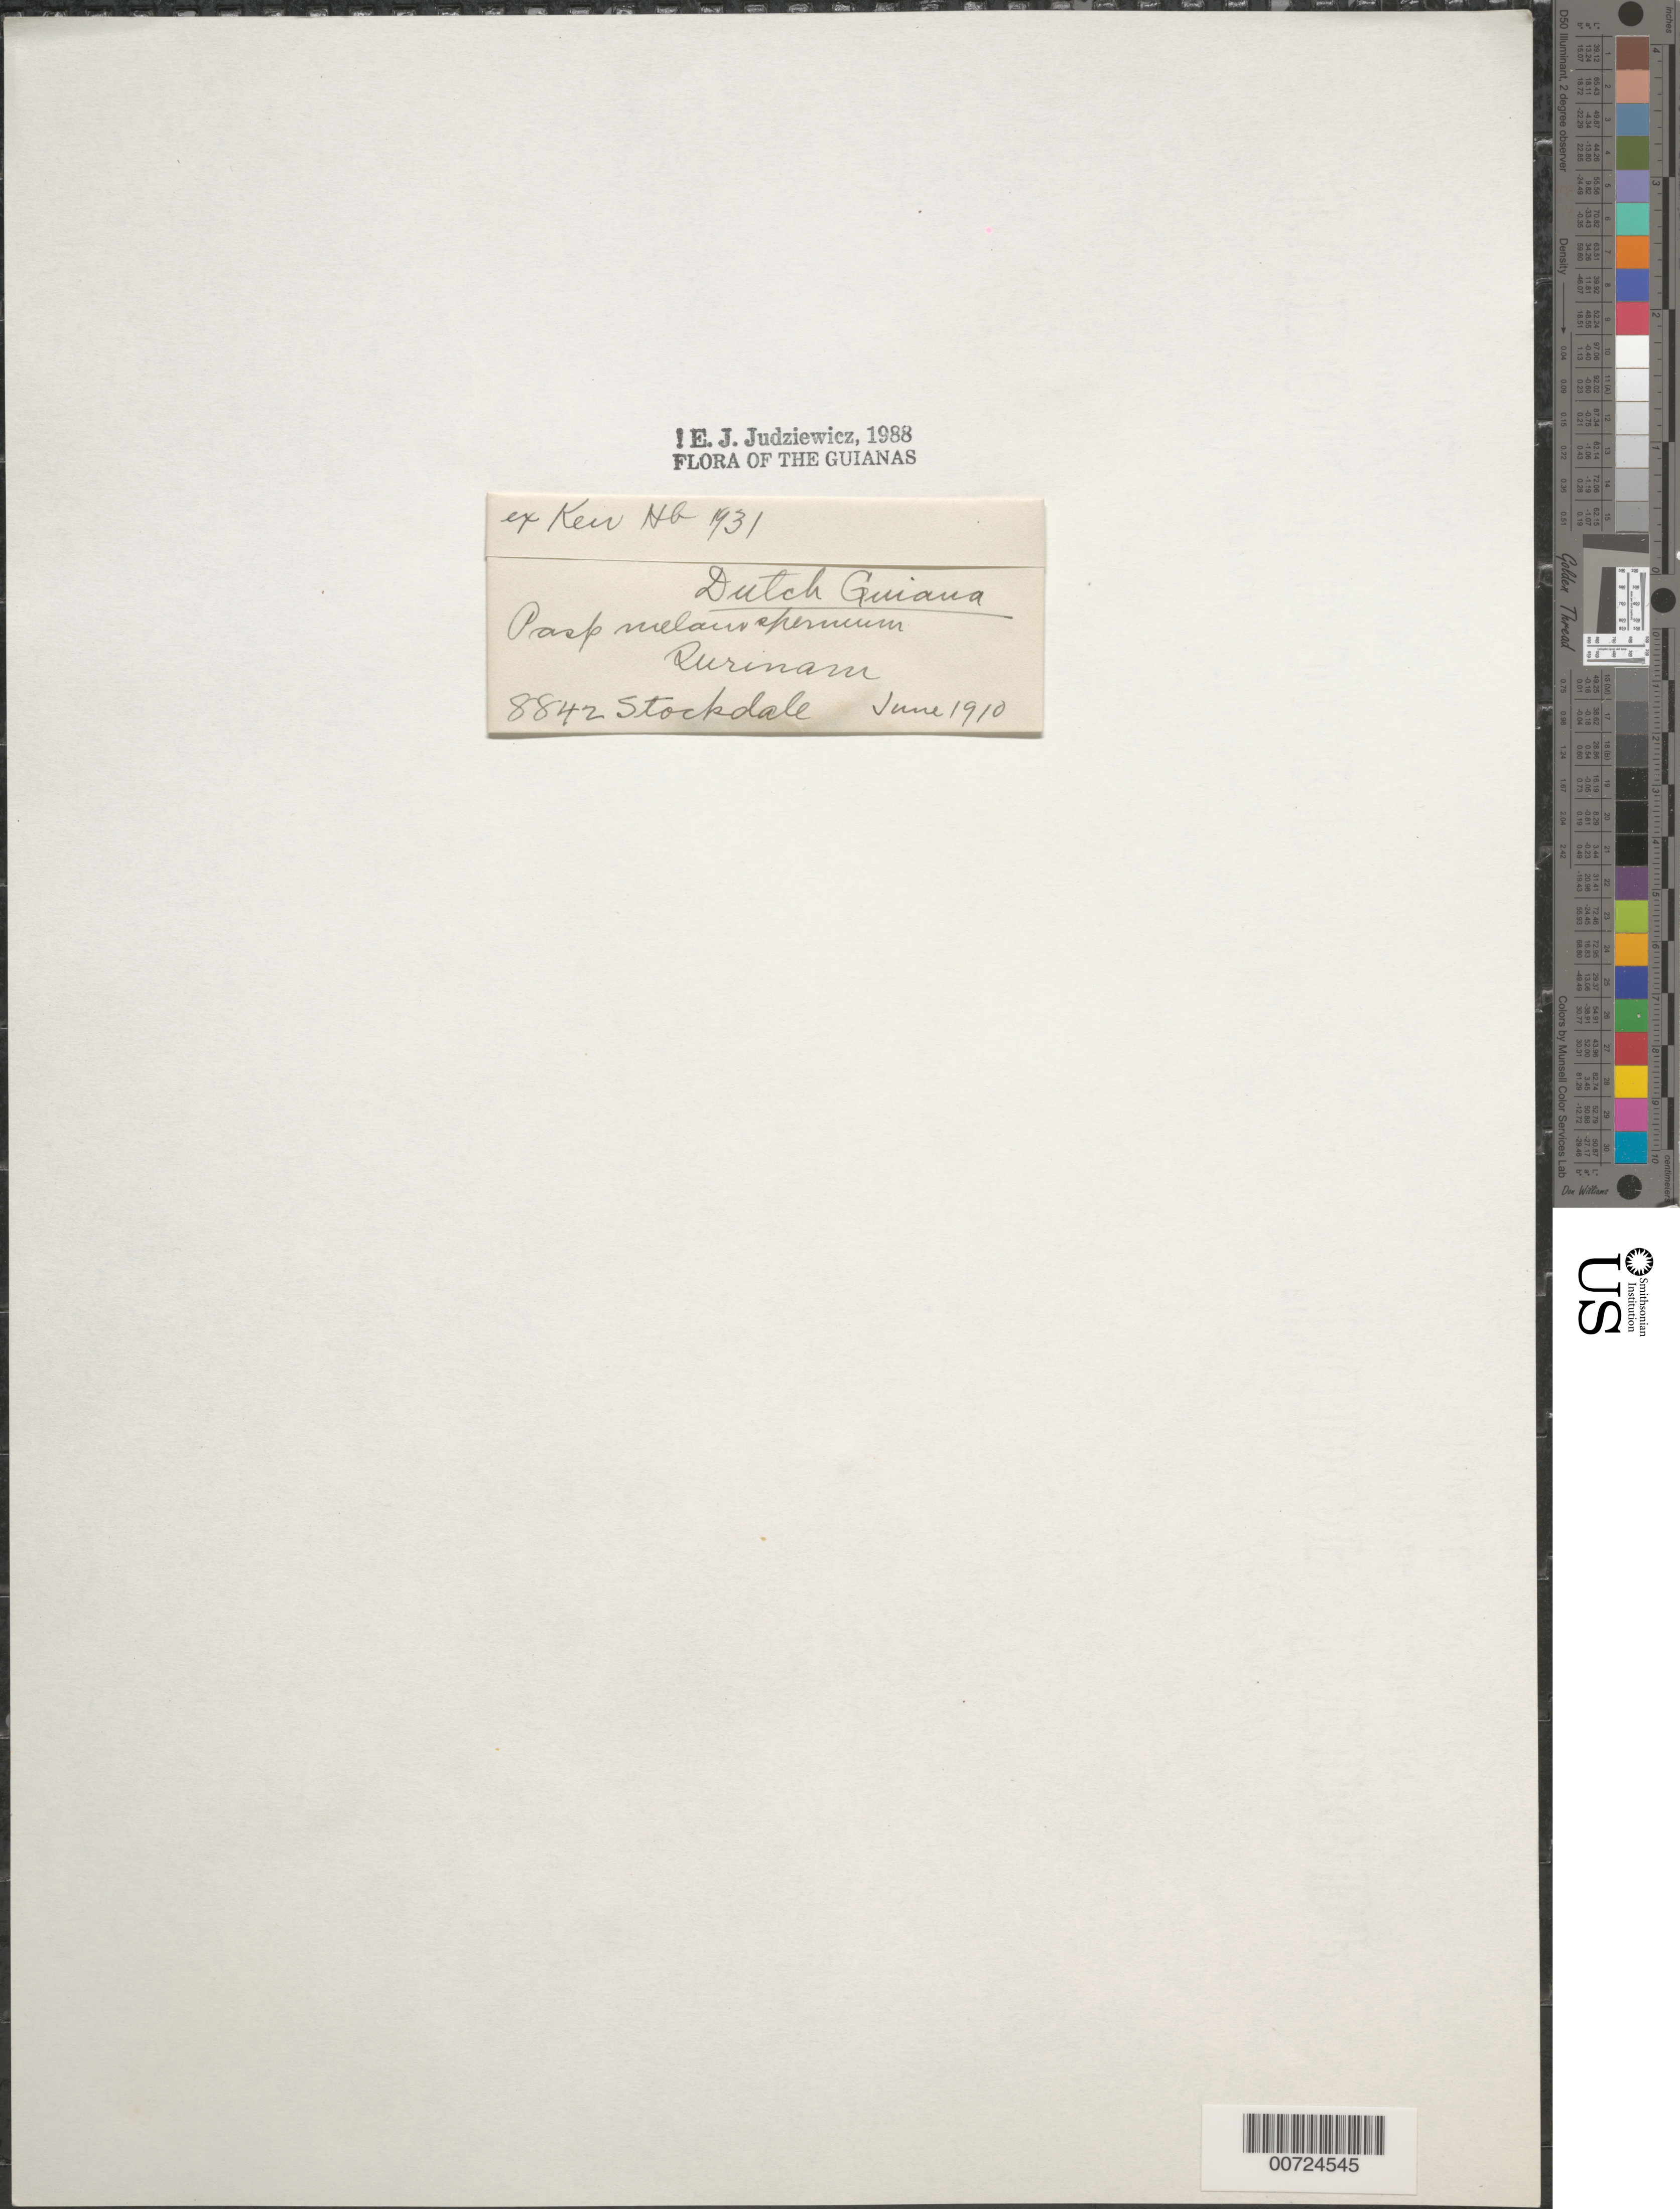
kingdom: Plantae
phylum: Tracheophyta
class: Liliopsida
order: Poales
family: Poaceae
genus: Paspalum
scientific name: Paspalum melanospermum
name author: Desv. ex Poir.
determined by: Judziewicz, E. J.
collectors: F. Stockdale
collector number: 8842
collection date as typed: Jun-10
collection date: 1910-06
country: Suriname